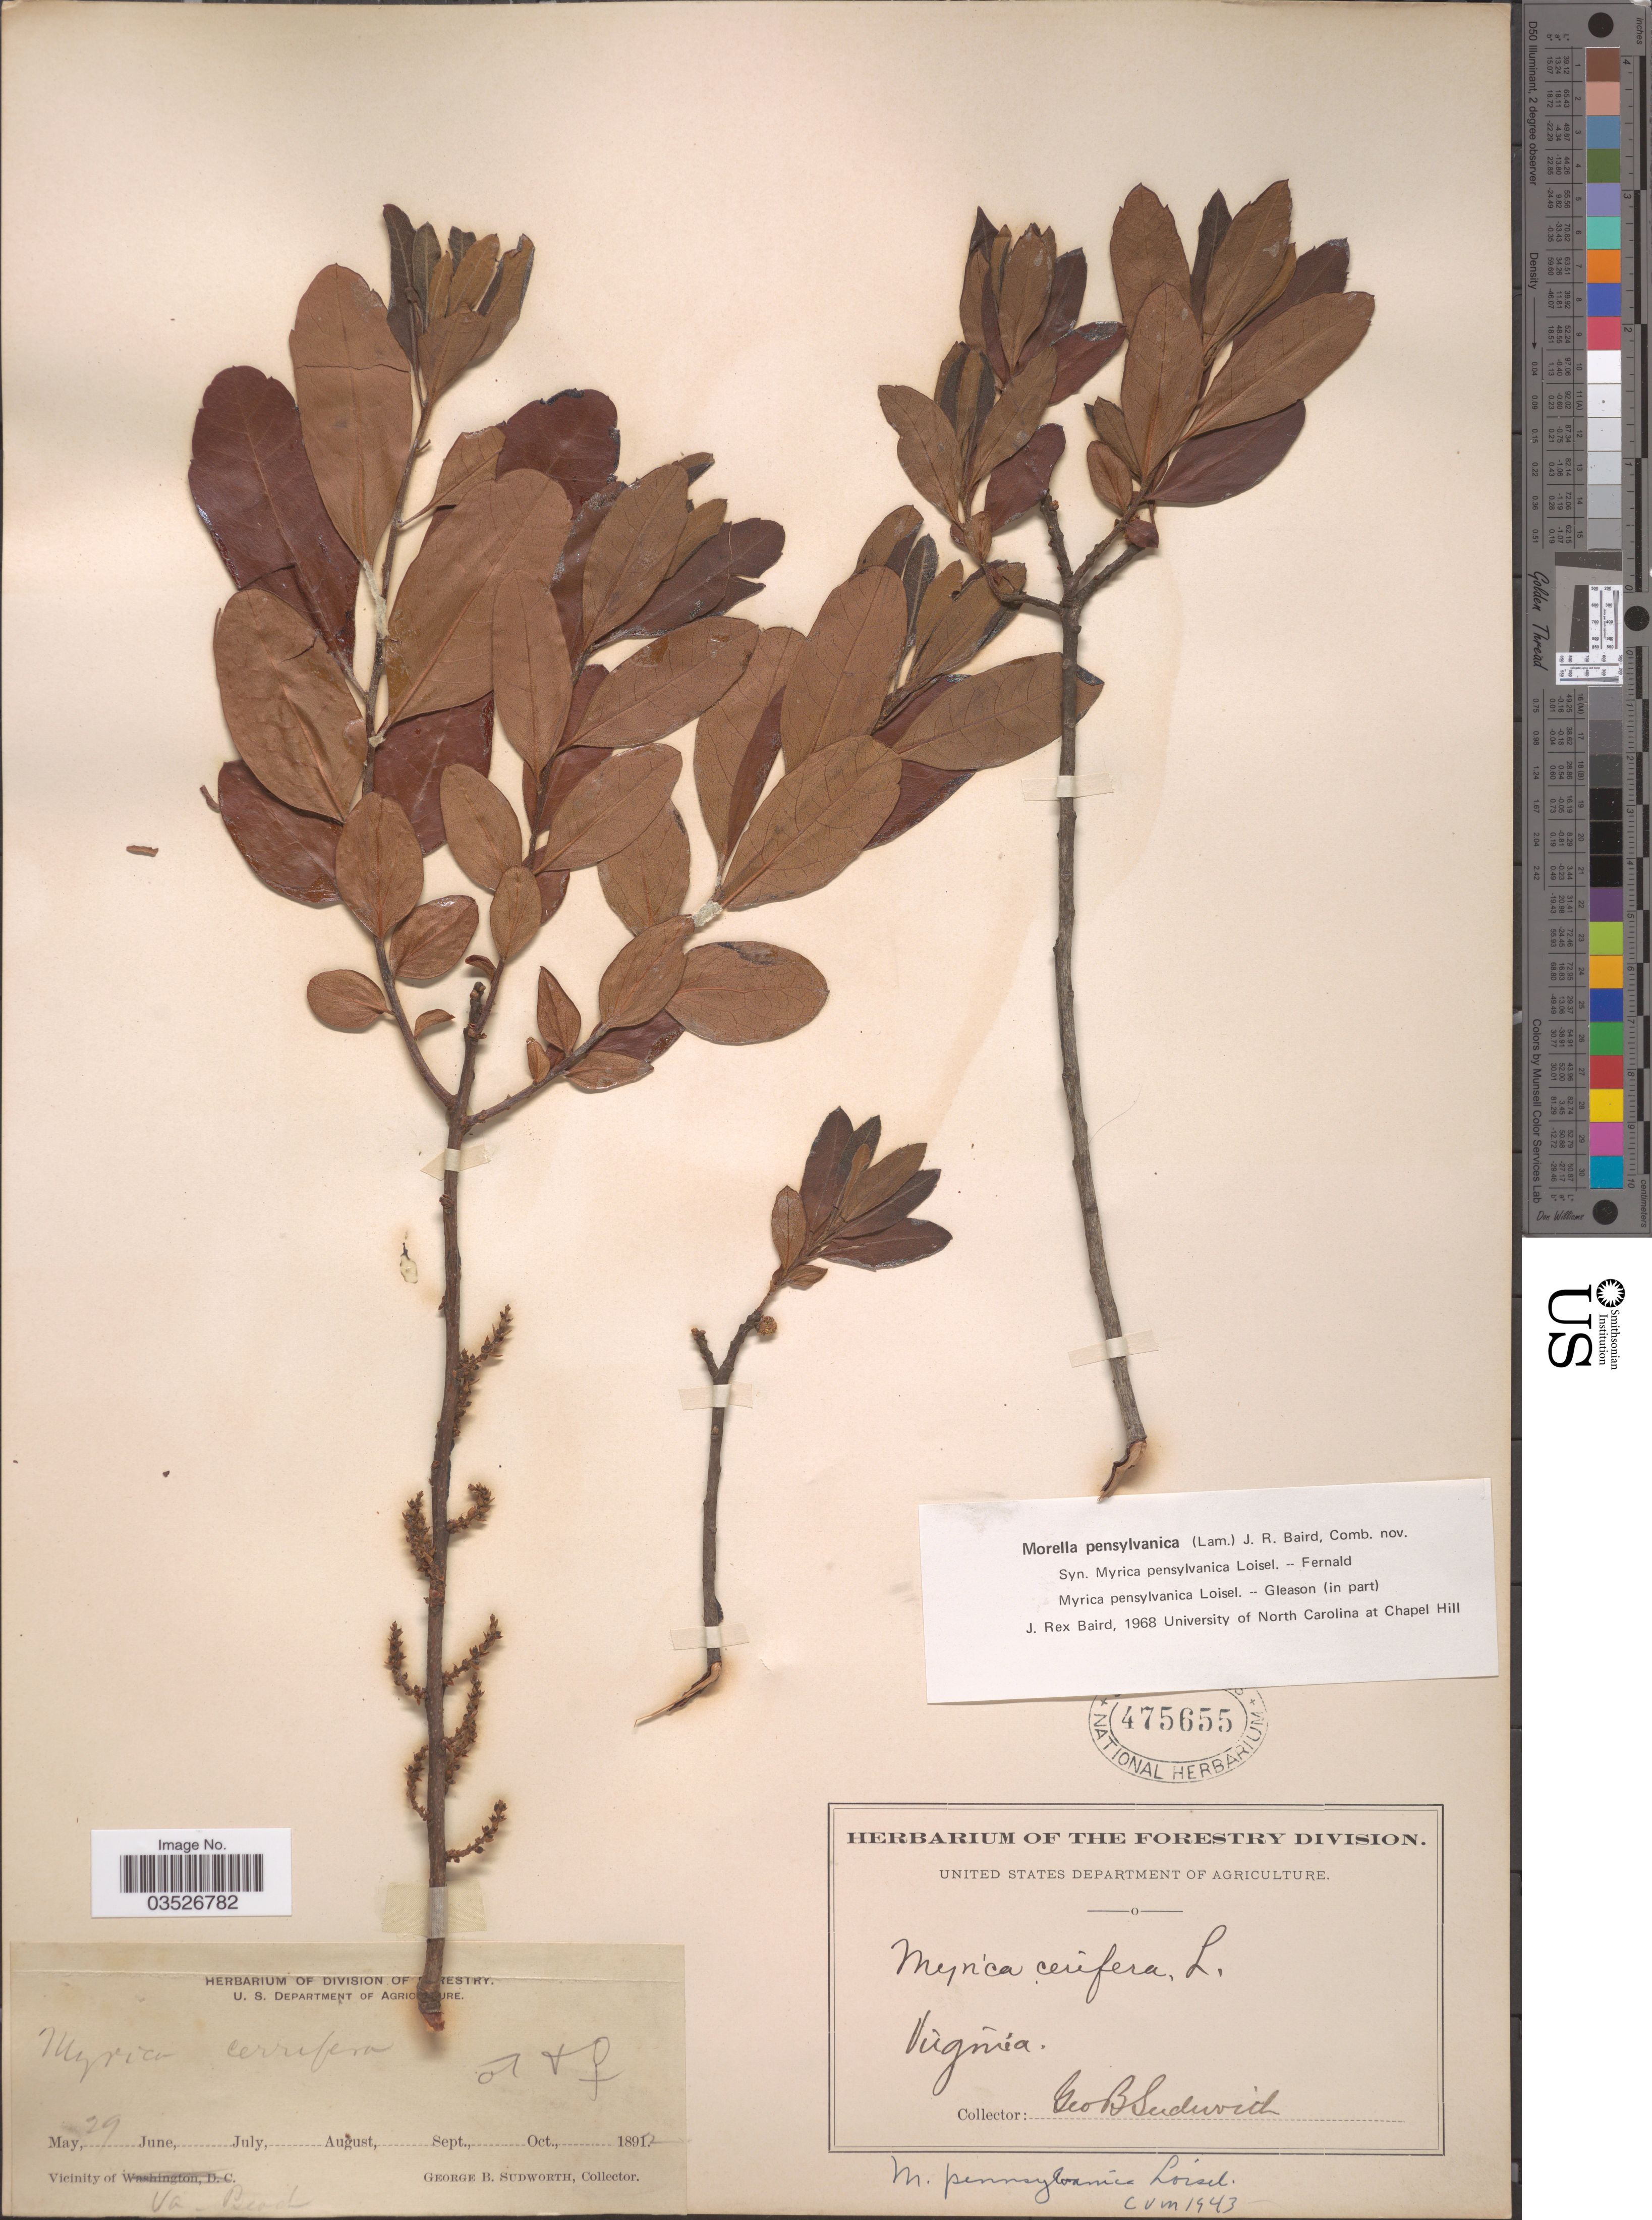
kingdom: Plantae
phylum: Tracheophyta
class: Magnoliopsida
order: Fagales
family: Myricaceae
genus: Morella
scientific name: Morella pensylvanica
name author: (Mirb.) Kartesz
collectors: G. B. Sudworth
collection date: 1892-05-29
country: United States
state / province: Virginia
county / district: City of Virginia Beach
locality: Vicinity of Va Beach.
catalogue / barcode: US 475655